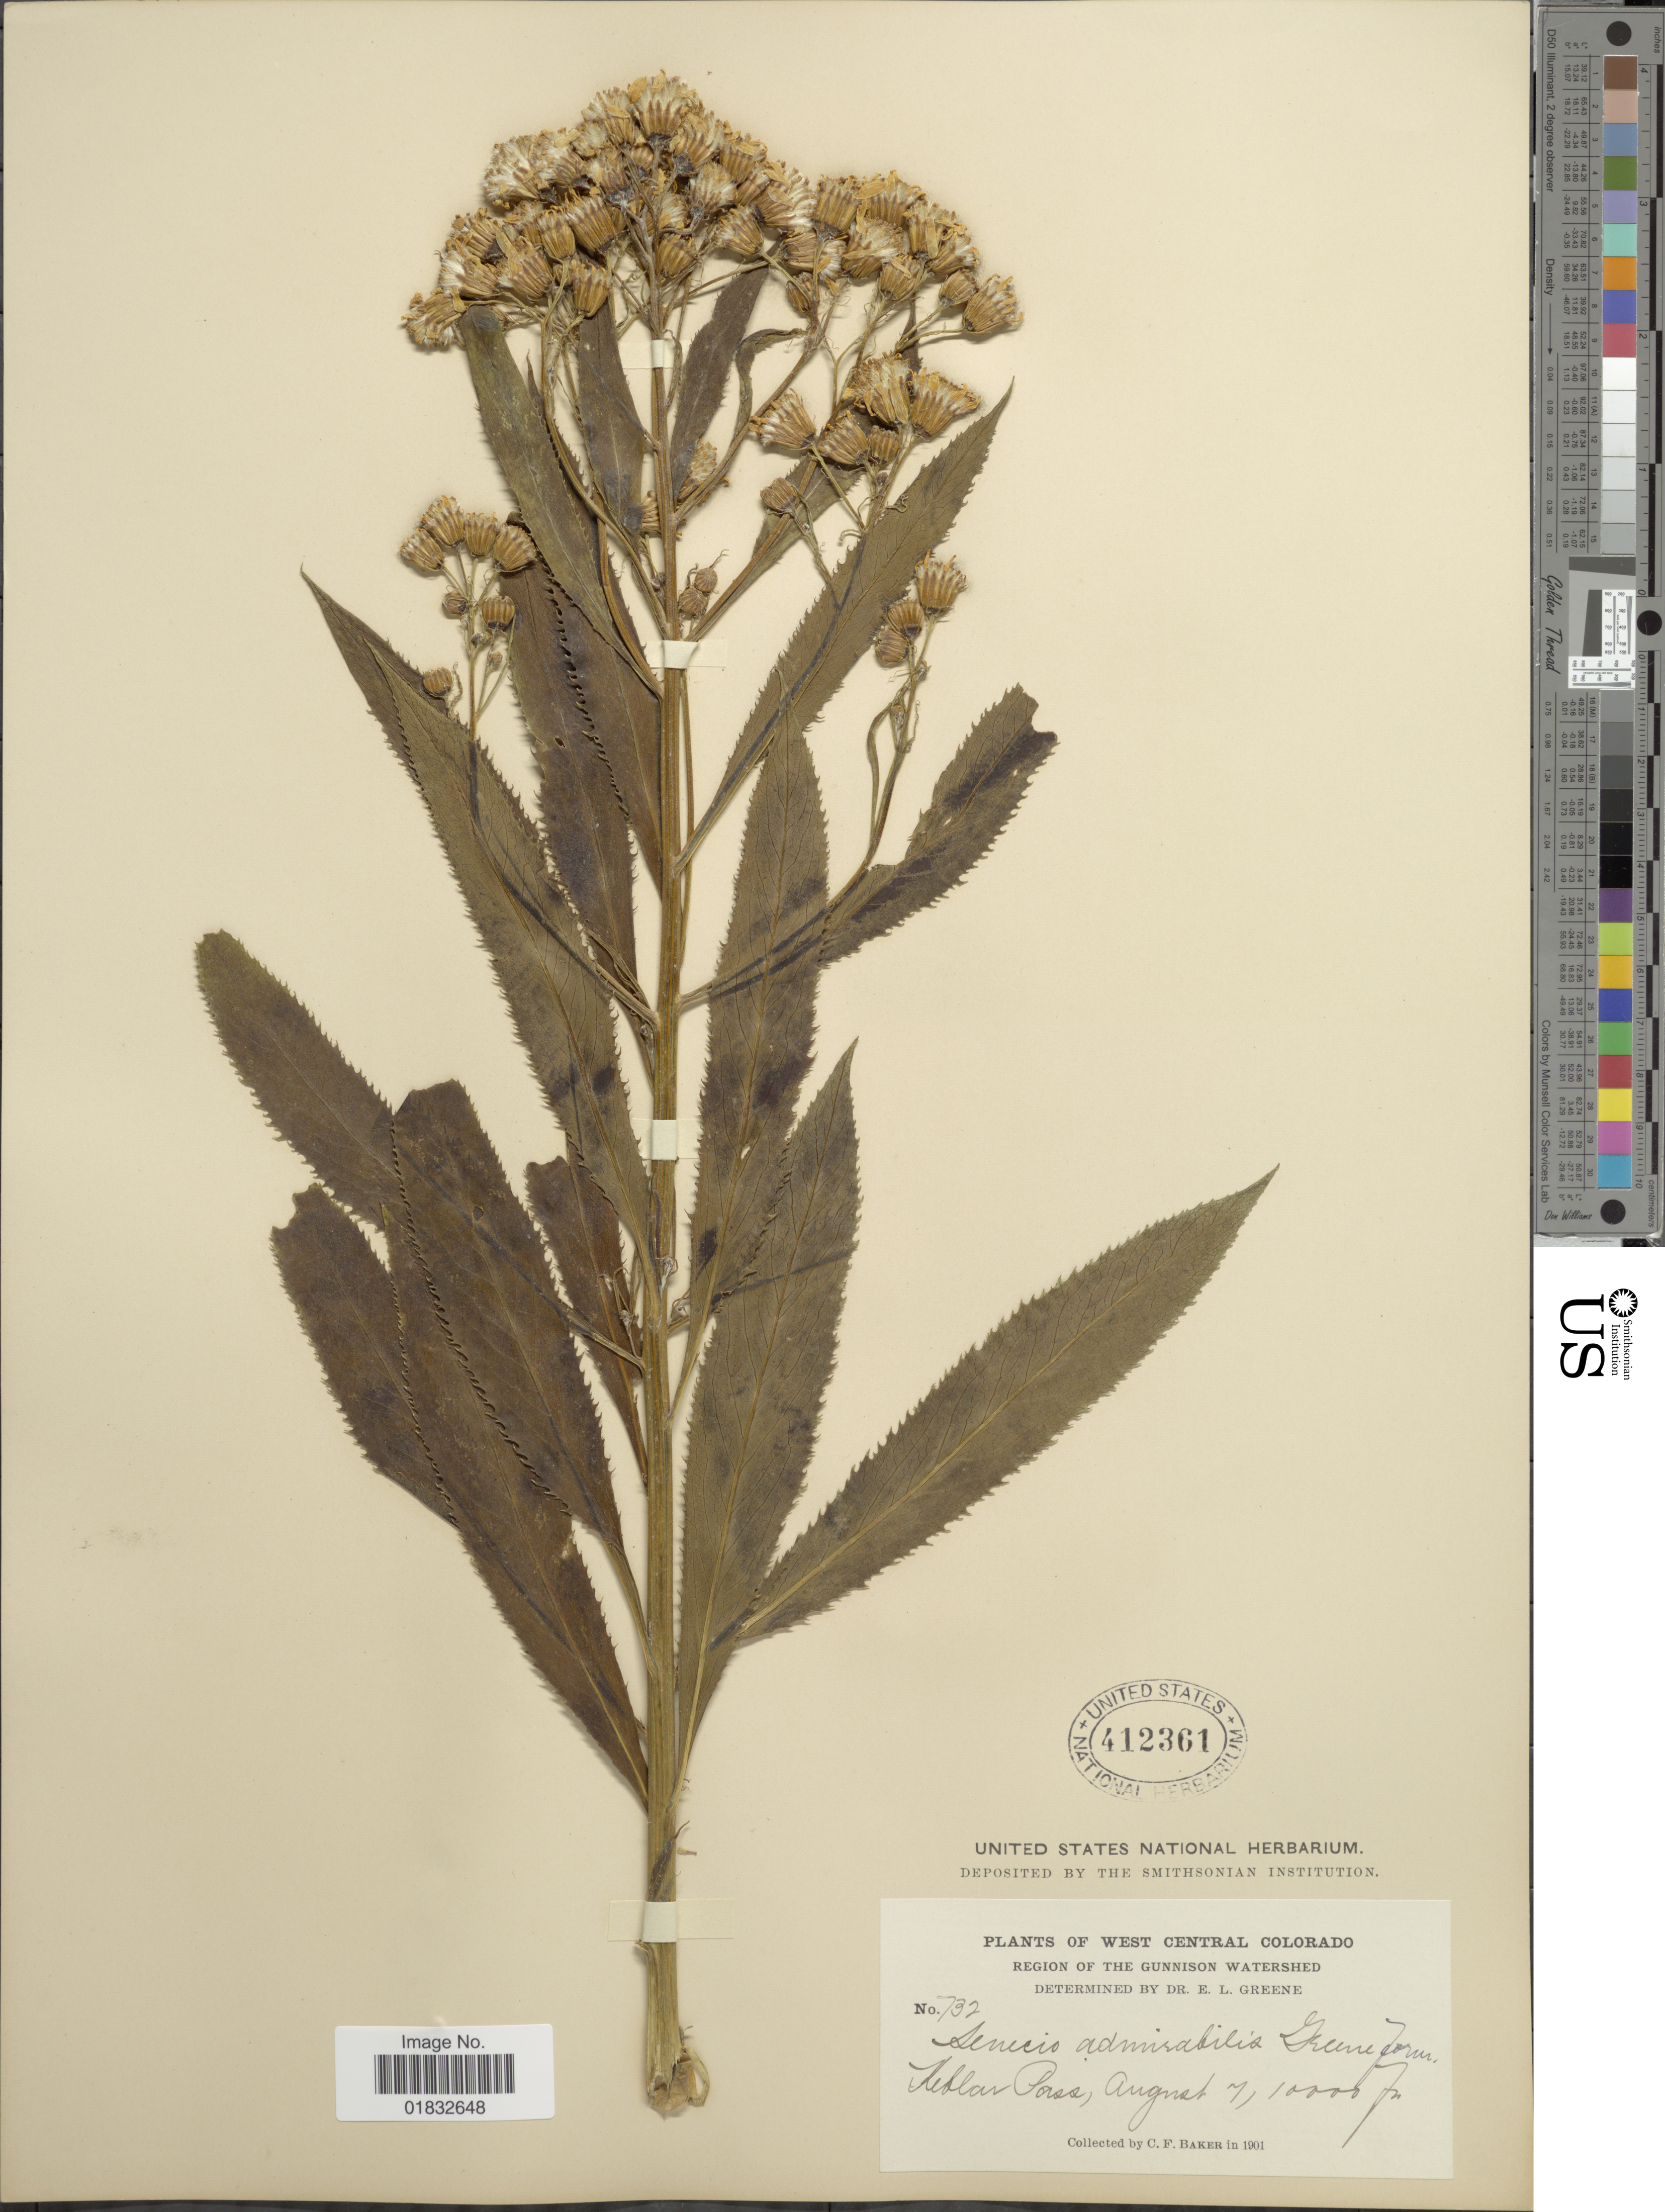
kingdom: Plantae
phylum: Tracheophyta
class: Magnoliopsida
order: Asterales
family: Asteraceae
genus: Senecio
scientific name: Senecio serra var. admirabilis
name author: (Greene) A. Nelson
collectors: C. F. Baker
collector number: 732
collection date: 1901-08-07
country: United States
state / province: Colorado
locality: Western Central Colorado, Region of The Gunnison Watershed, Kebar Pass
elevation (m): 3048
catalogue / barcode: US 412361